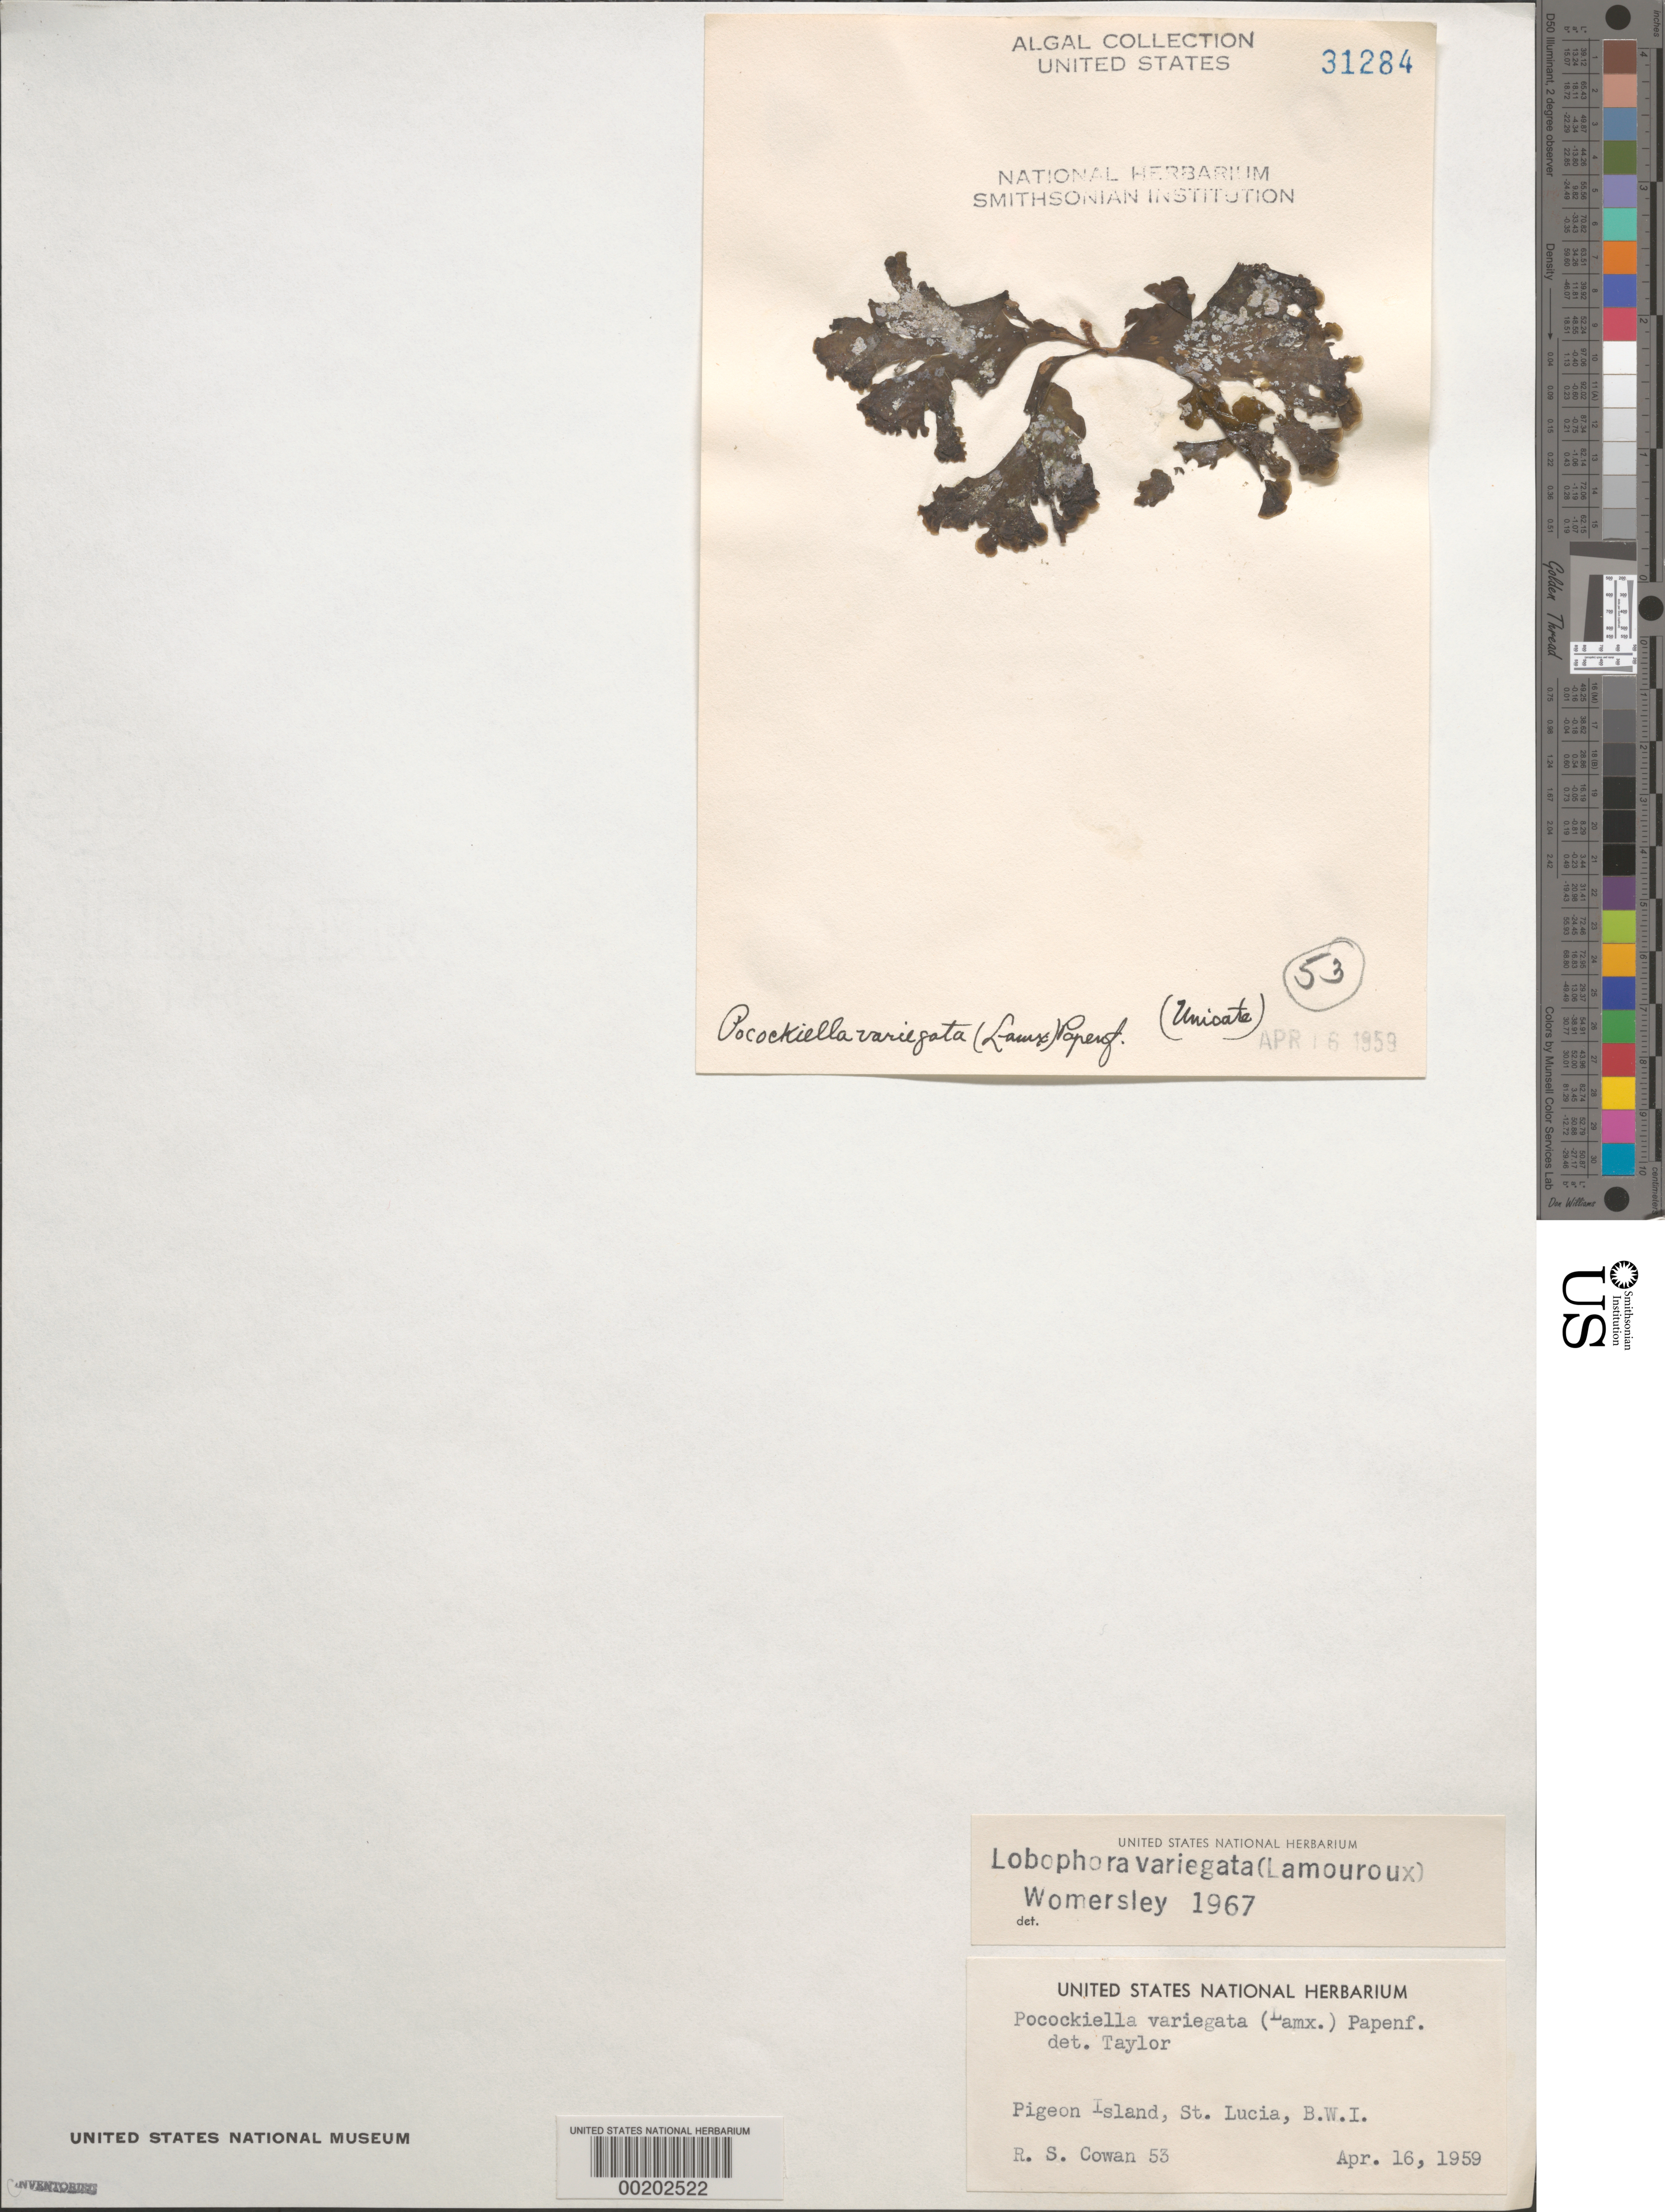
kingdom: Chromista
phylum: Ochrophyta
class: Phaeophyceae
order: Dictyotales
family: Dictyotaceae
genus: Lobophora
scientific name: Lobophora variegata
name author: (J.V.Lamouroux) Womersley & E.C. Oliveira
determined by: Womersley, H. B. S.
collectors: R. S. Cowan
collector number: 53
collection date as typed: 16 Apr 1959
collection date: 1959-04-16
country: St. Lucia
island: Pigeon Island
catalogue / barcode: US 31284